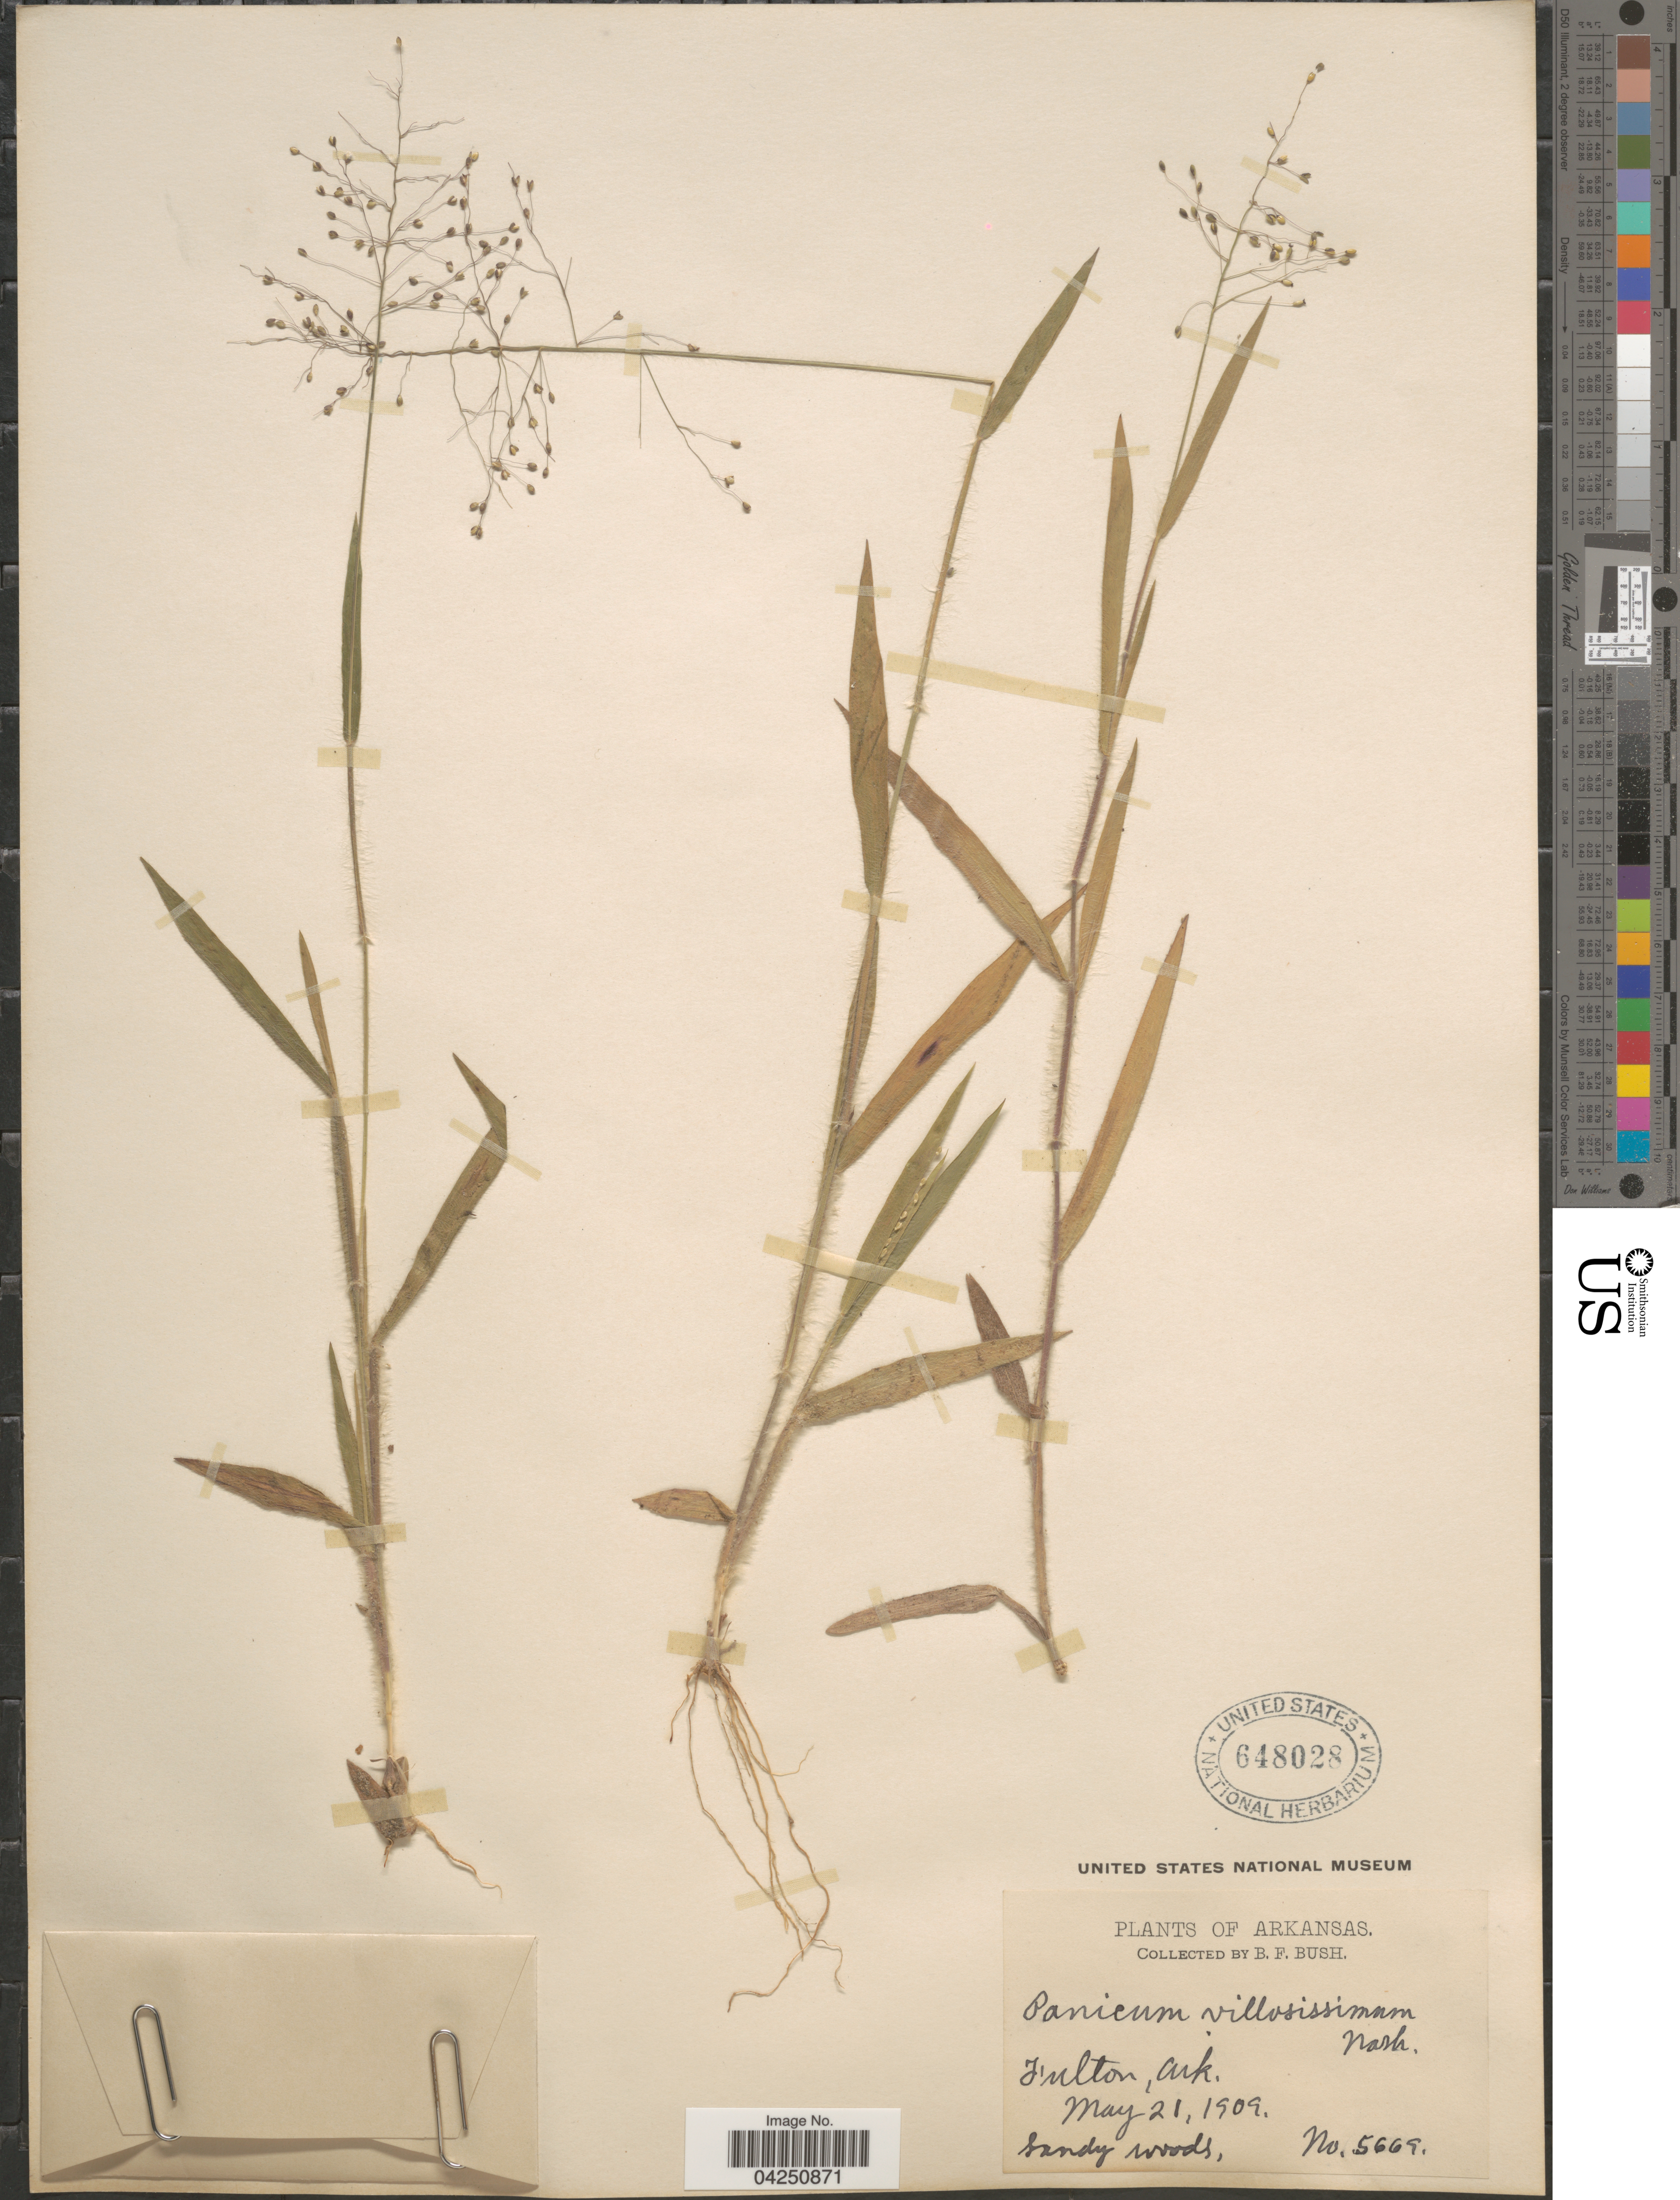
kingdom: Plantae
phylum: Tracheophyta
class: Liliopsida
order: Poales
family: Poaceae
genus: Dichanthelium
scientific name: Dichanthelium acuminatum var. acuminatum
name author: (Sw.) Gould & C.A. Clark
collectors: B. F. Bush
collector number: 5669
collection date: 1909-05-21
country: United States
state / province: Arkansas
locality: Fulton.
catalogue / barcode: US 648028